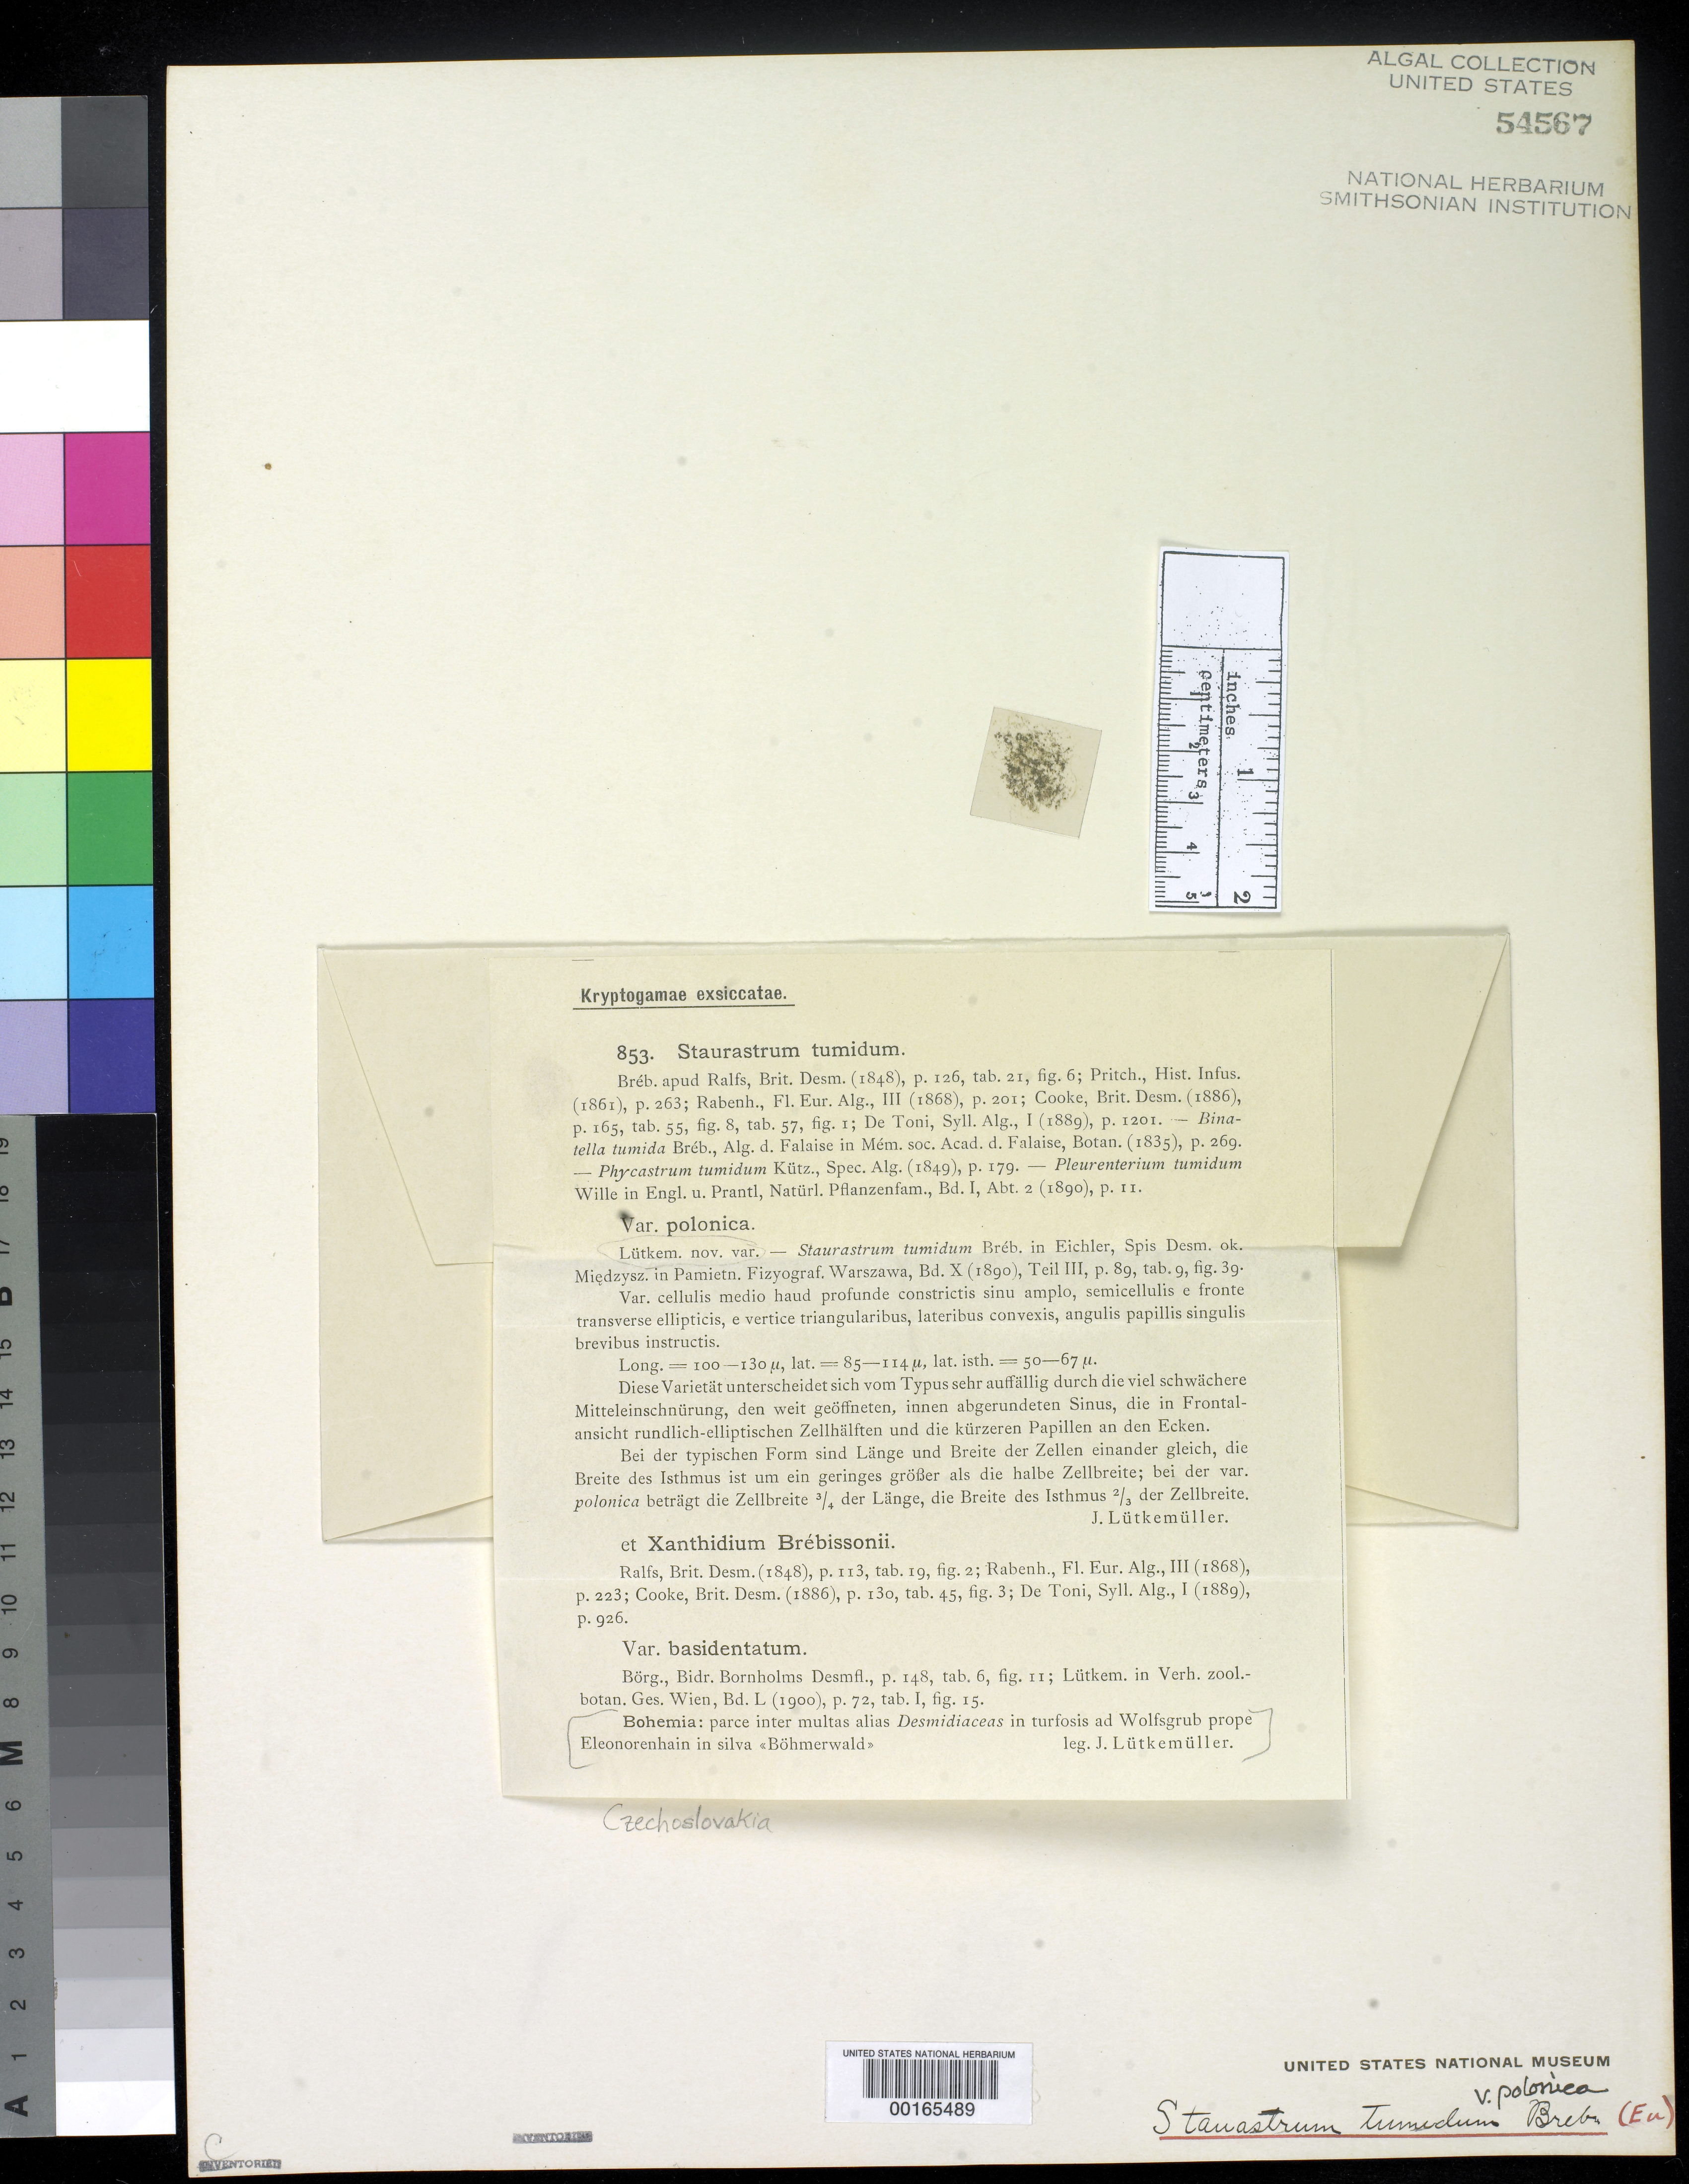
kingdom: Plantae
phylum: Charophyta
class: Zygnematophyceae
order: Zygnematales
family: Desmidiaceae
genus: Staurastrum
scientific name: Staurastrum tumidum var. polonica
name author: Luetkemueller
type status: Isotype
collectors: J. Luetkemueller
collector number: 853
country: Czechia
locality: Vlci Jamy (Wolfsgrub), near Lenora (Eleonorenhain), Bohemian Forest (Bohmerwald).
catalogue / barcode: US 54567